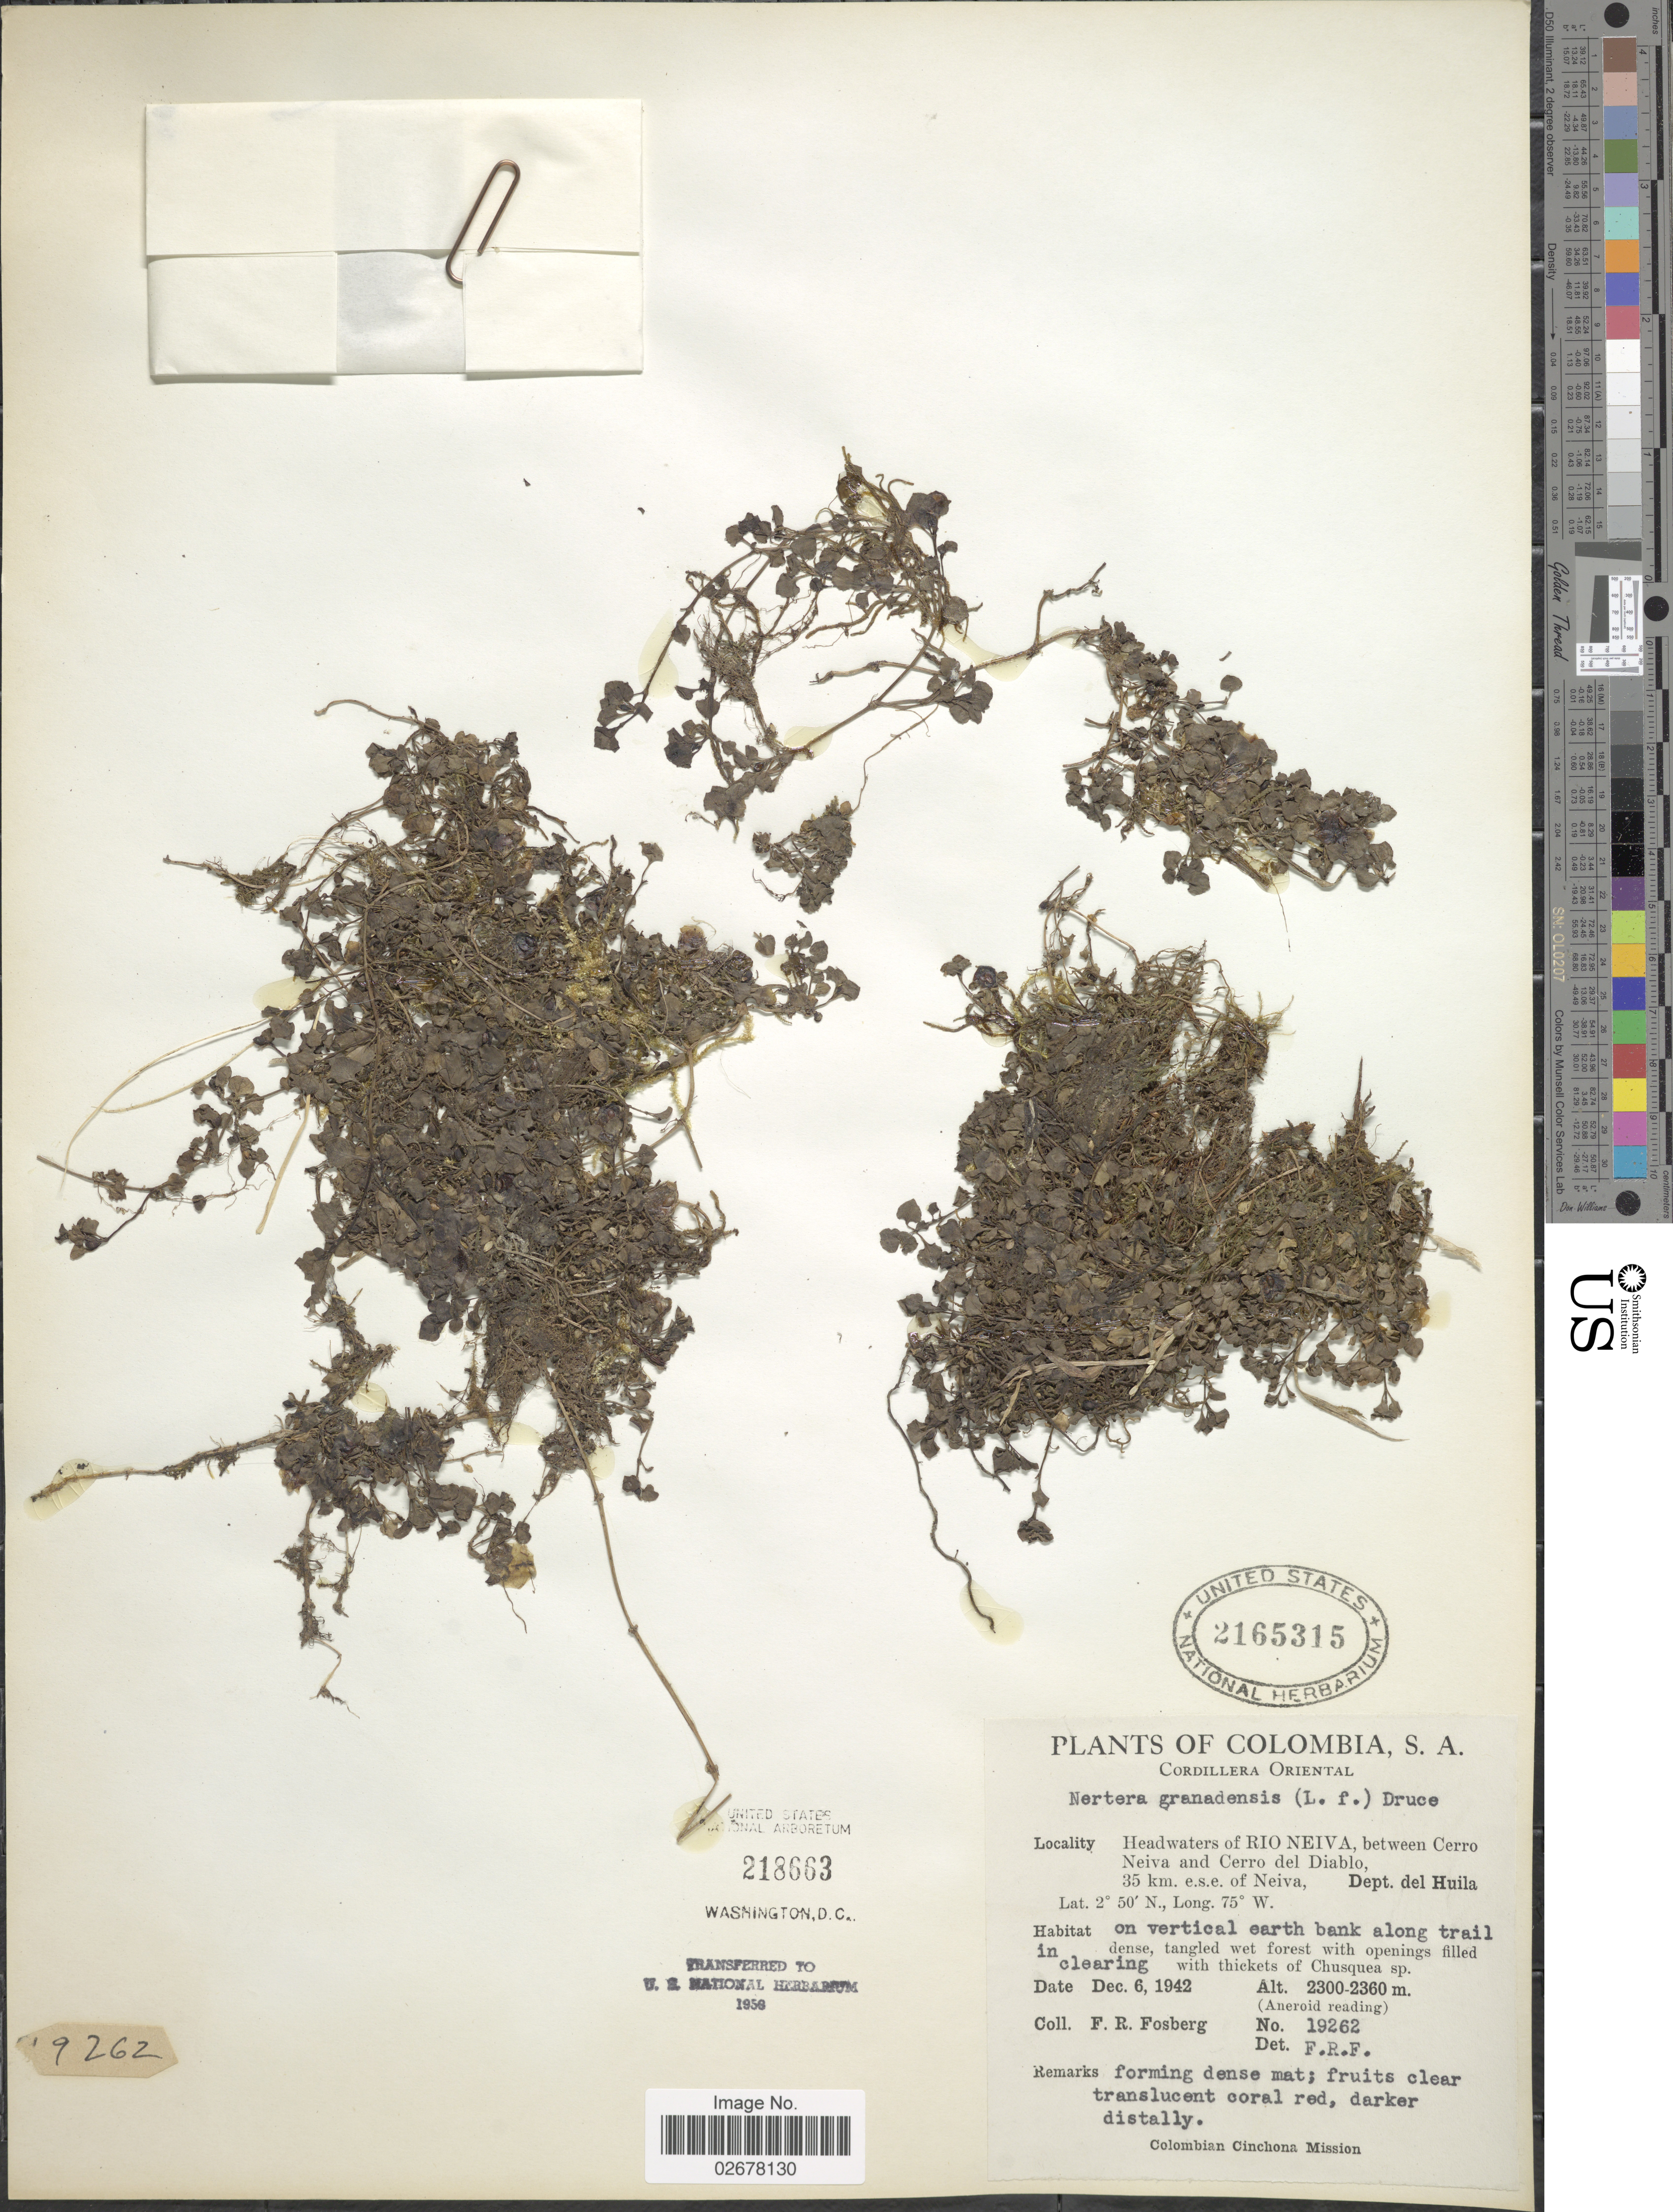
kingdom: Plantae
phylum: Tracheophyta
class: Magnoliopsida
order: Gentianales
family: Rubiaceae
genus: Nertera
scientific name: Nertera depressa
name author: Banks & Sol. ex Gaertn.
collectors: F. R. Fosberg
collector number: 19262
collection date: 1942-12-06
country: Colombia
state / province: Huila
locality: Cordiller Oriental, Headwaters of Rio Neiva, between Cerro Neiva and Cerro del Dibalo, 35 km e.s.e of Neiva, Dept. del Huila, on vertical earth bank along trail in clearing dense, tangled wet forest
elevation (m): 2300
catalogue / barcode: US 2165315